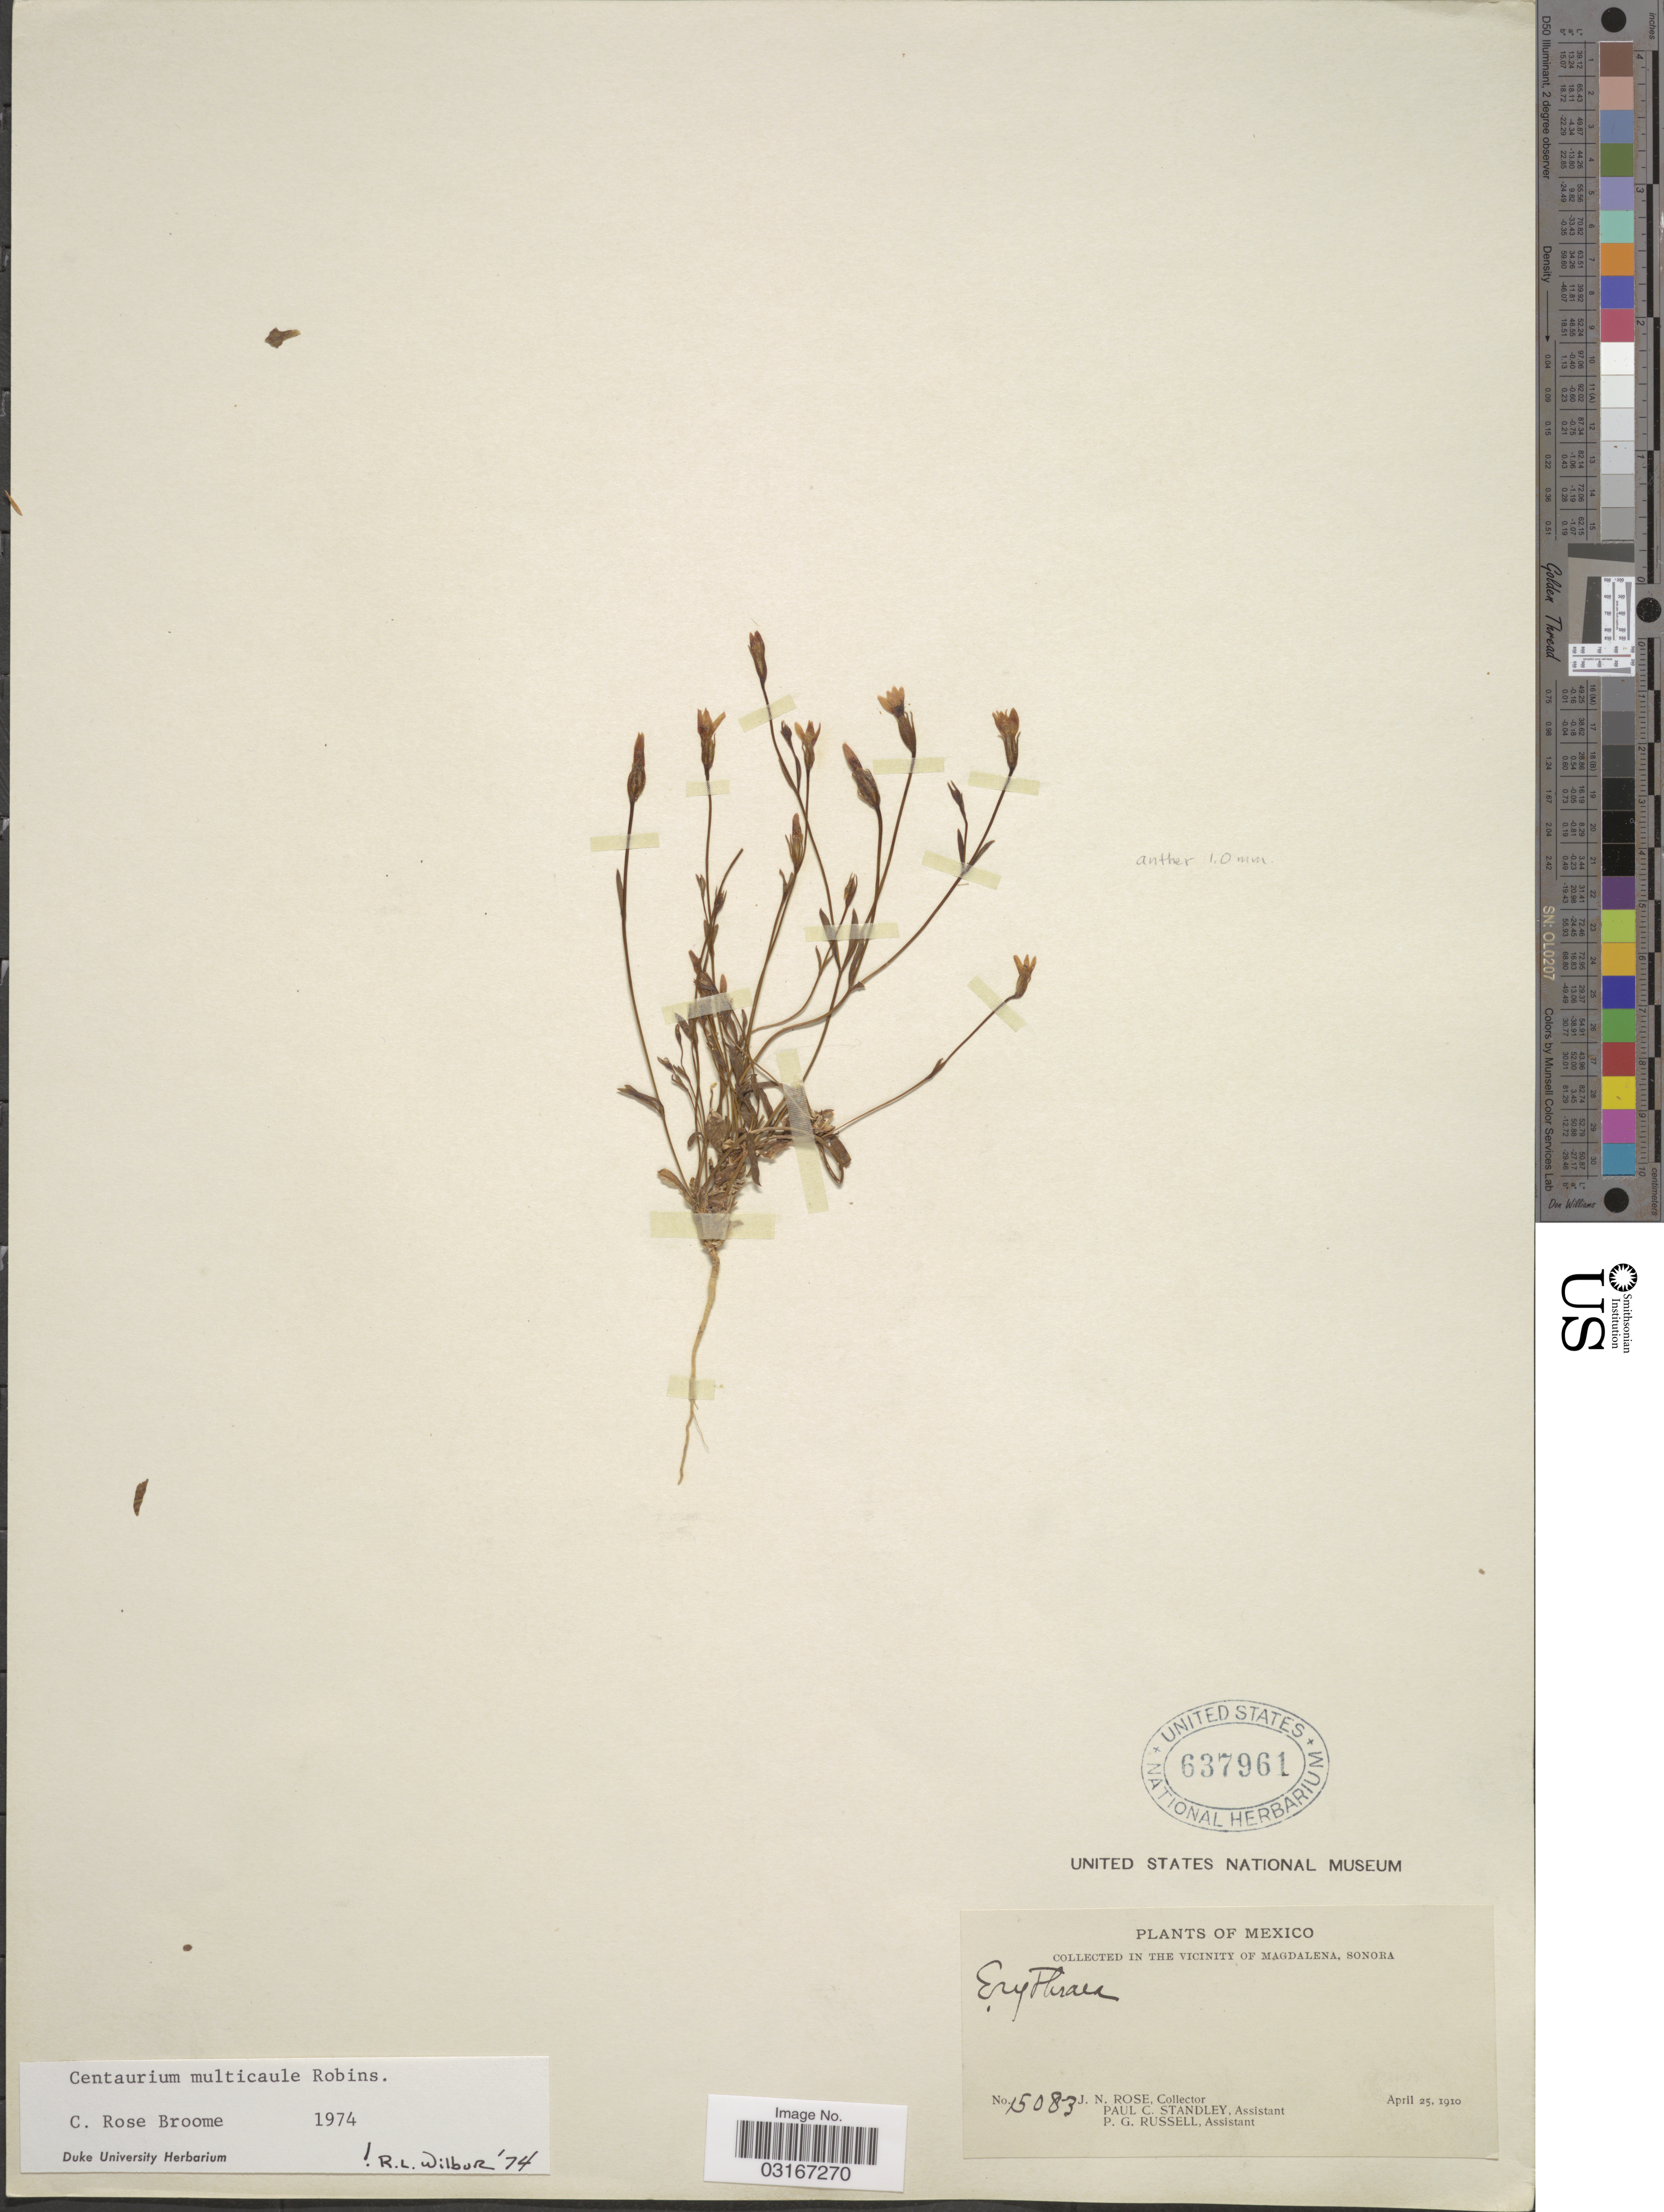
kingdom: Plantae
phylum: Tracheophyta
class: Magnoliopsida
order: Gentianales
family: Gentianaceae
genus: Centaurium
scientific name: Centaurium multicaule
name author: B.L. Rob.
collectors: J. N. Rose, P. C. Standley & P. G. Russell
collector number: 15083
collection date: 1910-04-25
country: Mexico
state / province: Sonora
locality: Collected in the vicinity of Magdalena.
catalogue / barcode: US 637961